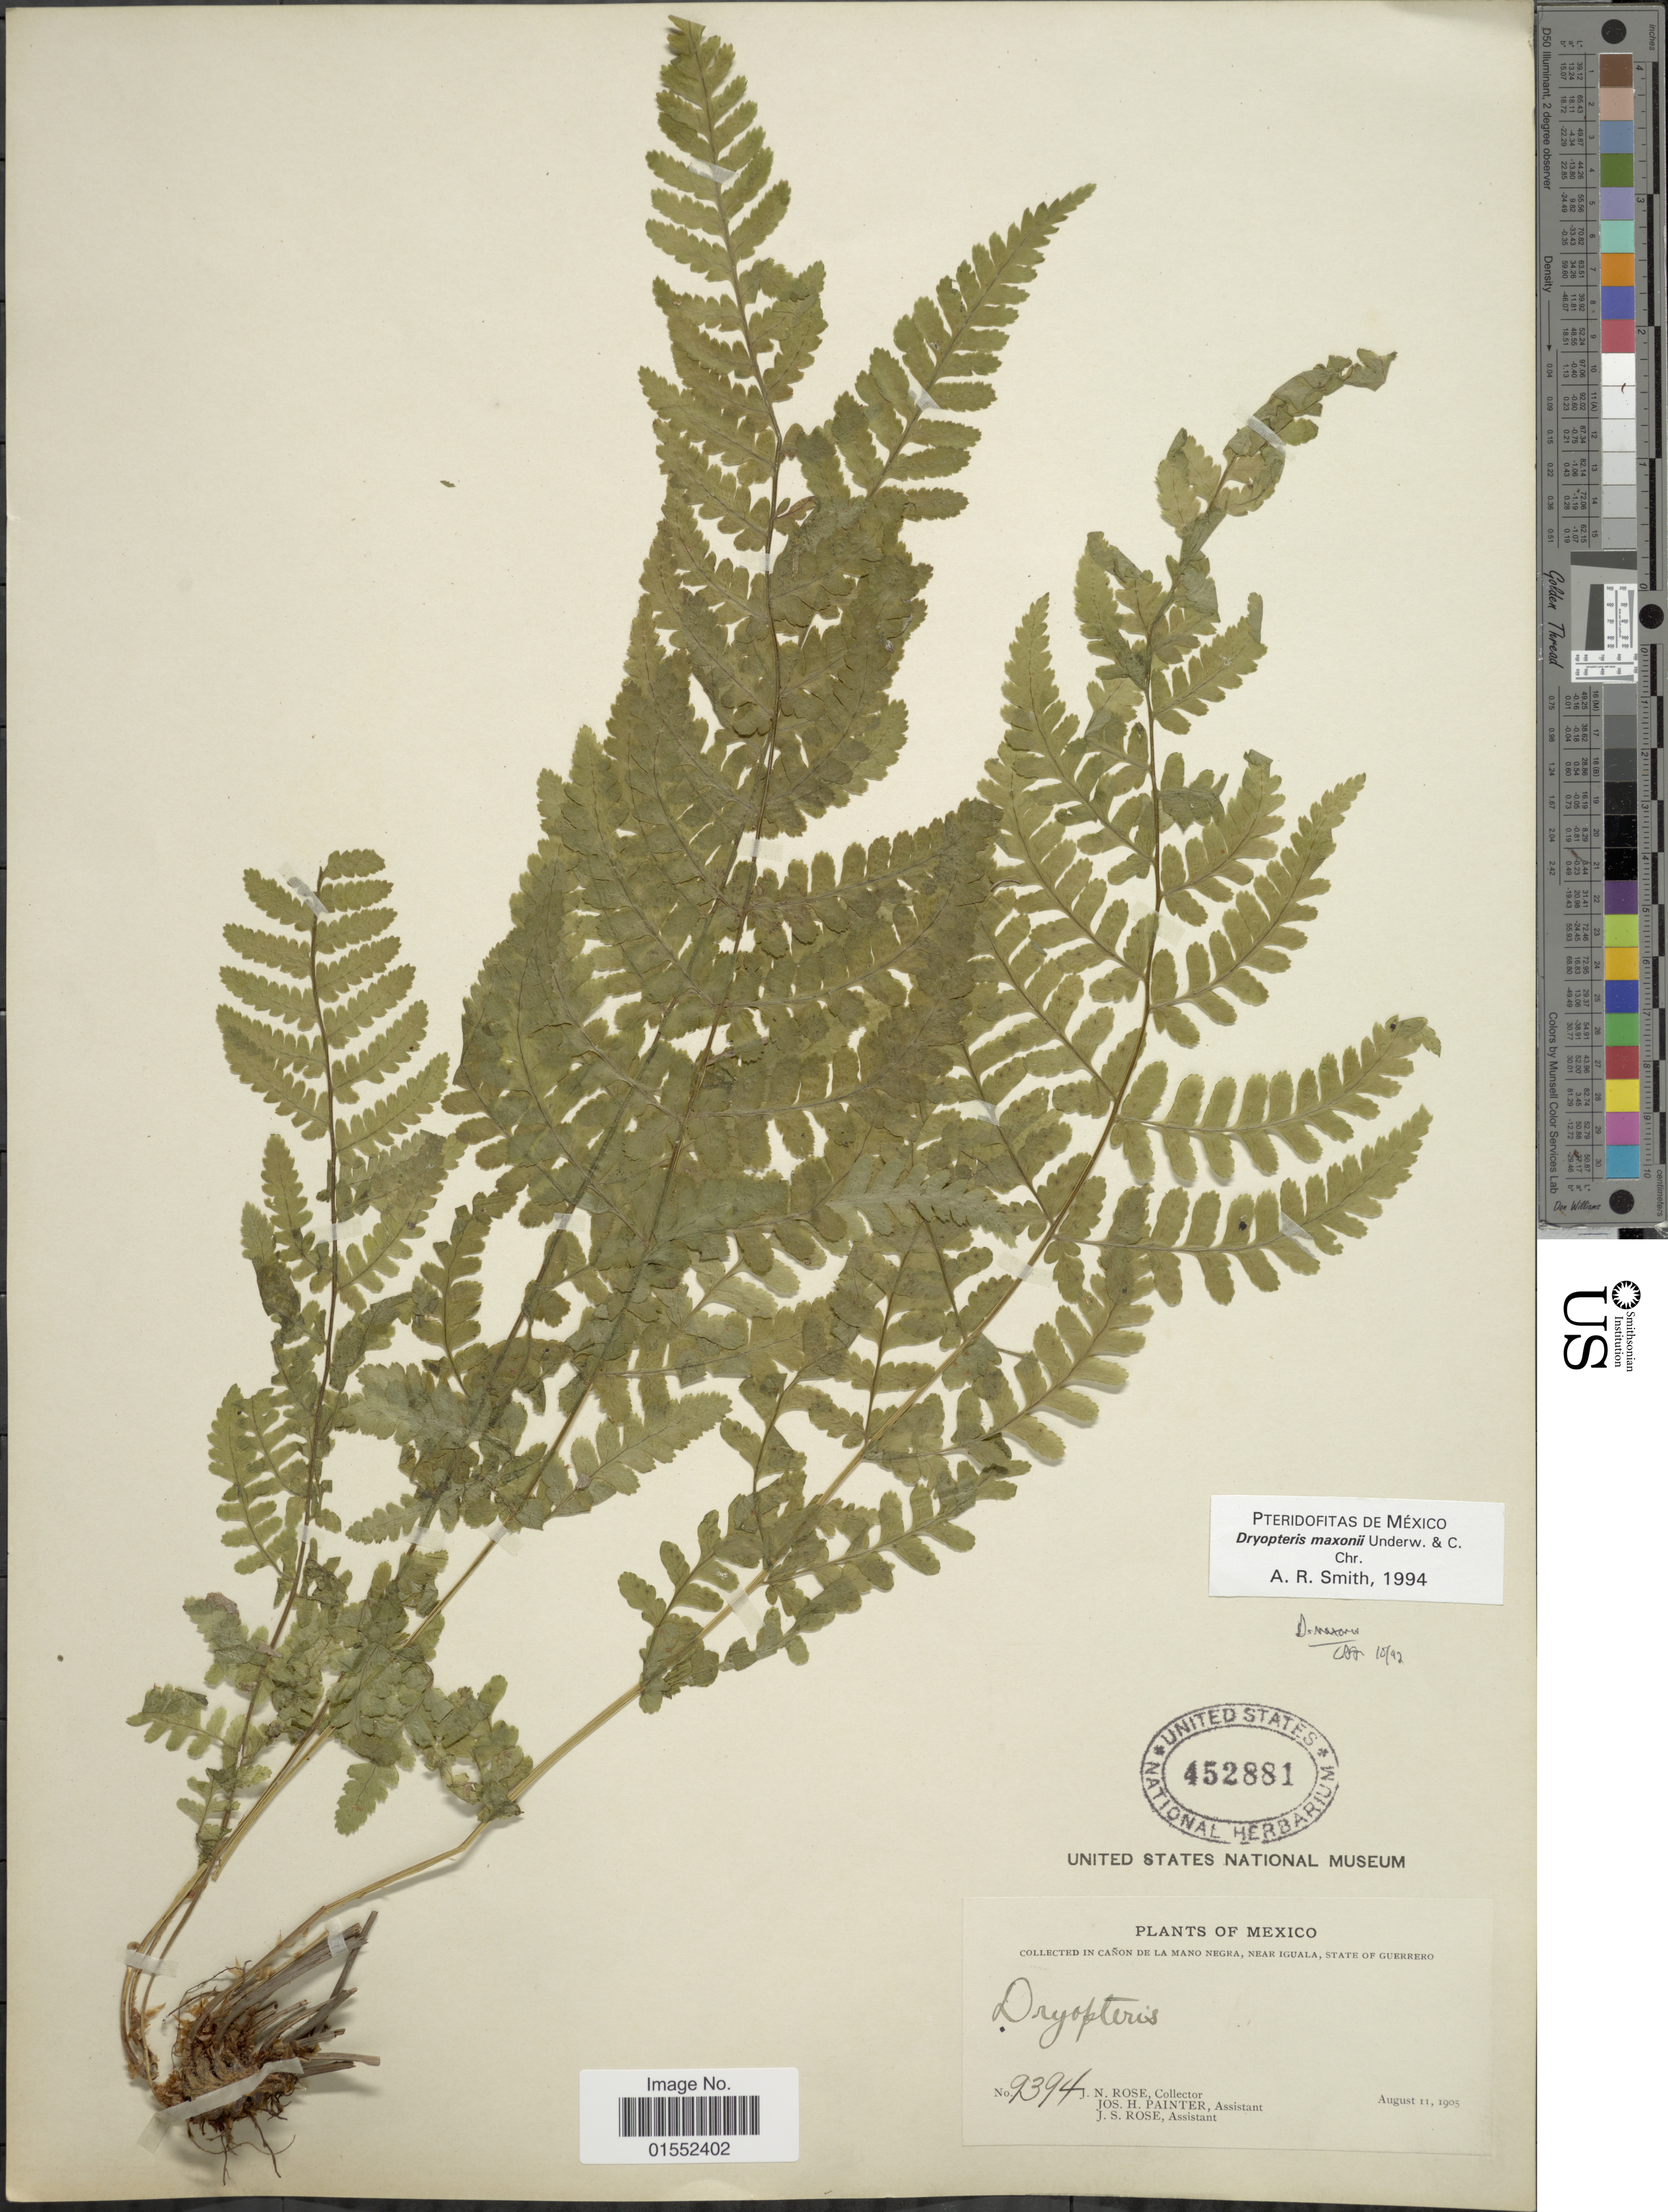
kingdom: Plantae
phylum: Tracheophyta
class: Polypodiopsida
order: Polypodiales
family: Dryopteridaceae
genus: Dryopteris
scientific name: Dryopteris maxonii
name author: Underw. & C. Chr.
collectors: J. N. Rose, J. H. Painter & J. S. Rose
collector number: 9394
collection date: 1905-08-11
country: Mexico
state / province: Guerrero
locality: In Cañon de la Mano Negra, near Iguala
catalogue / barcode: US 452881